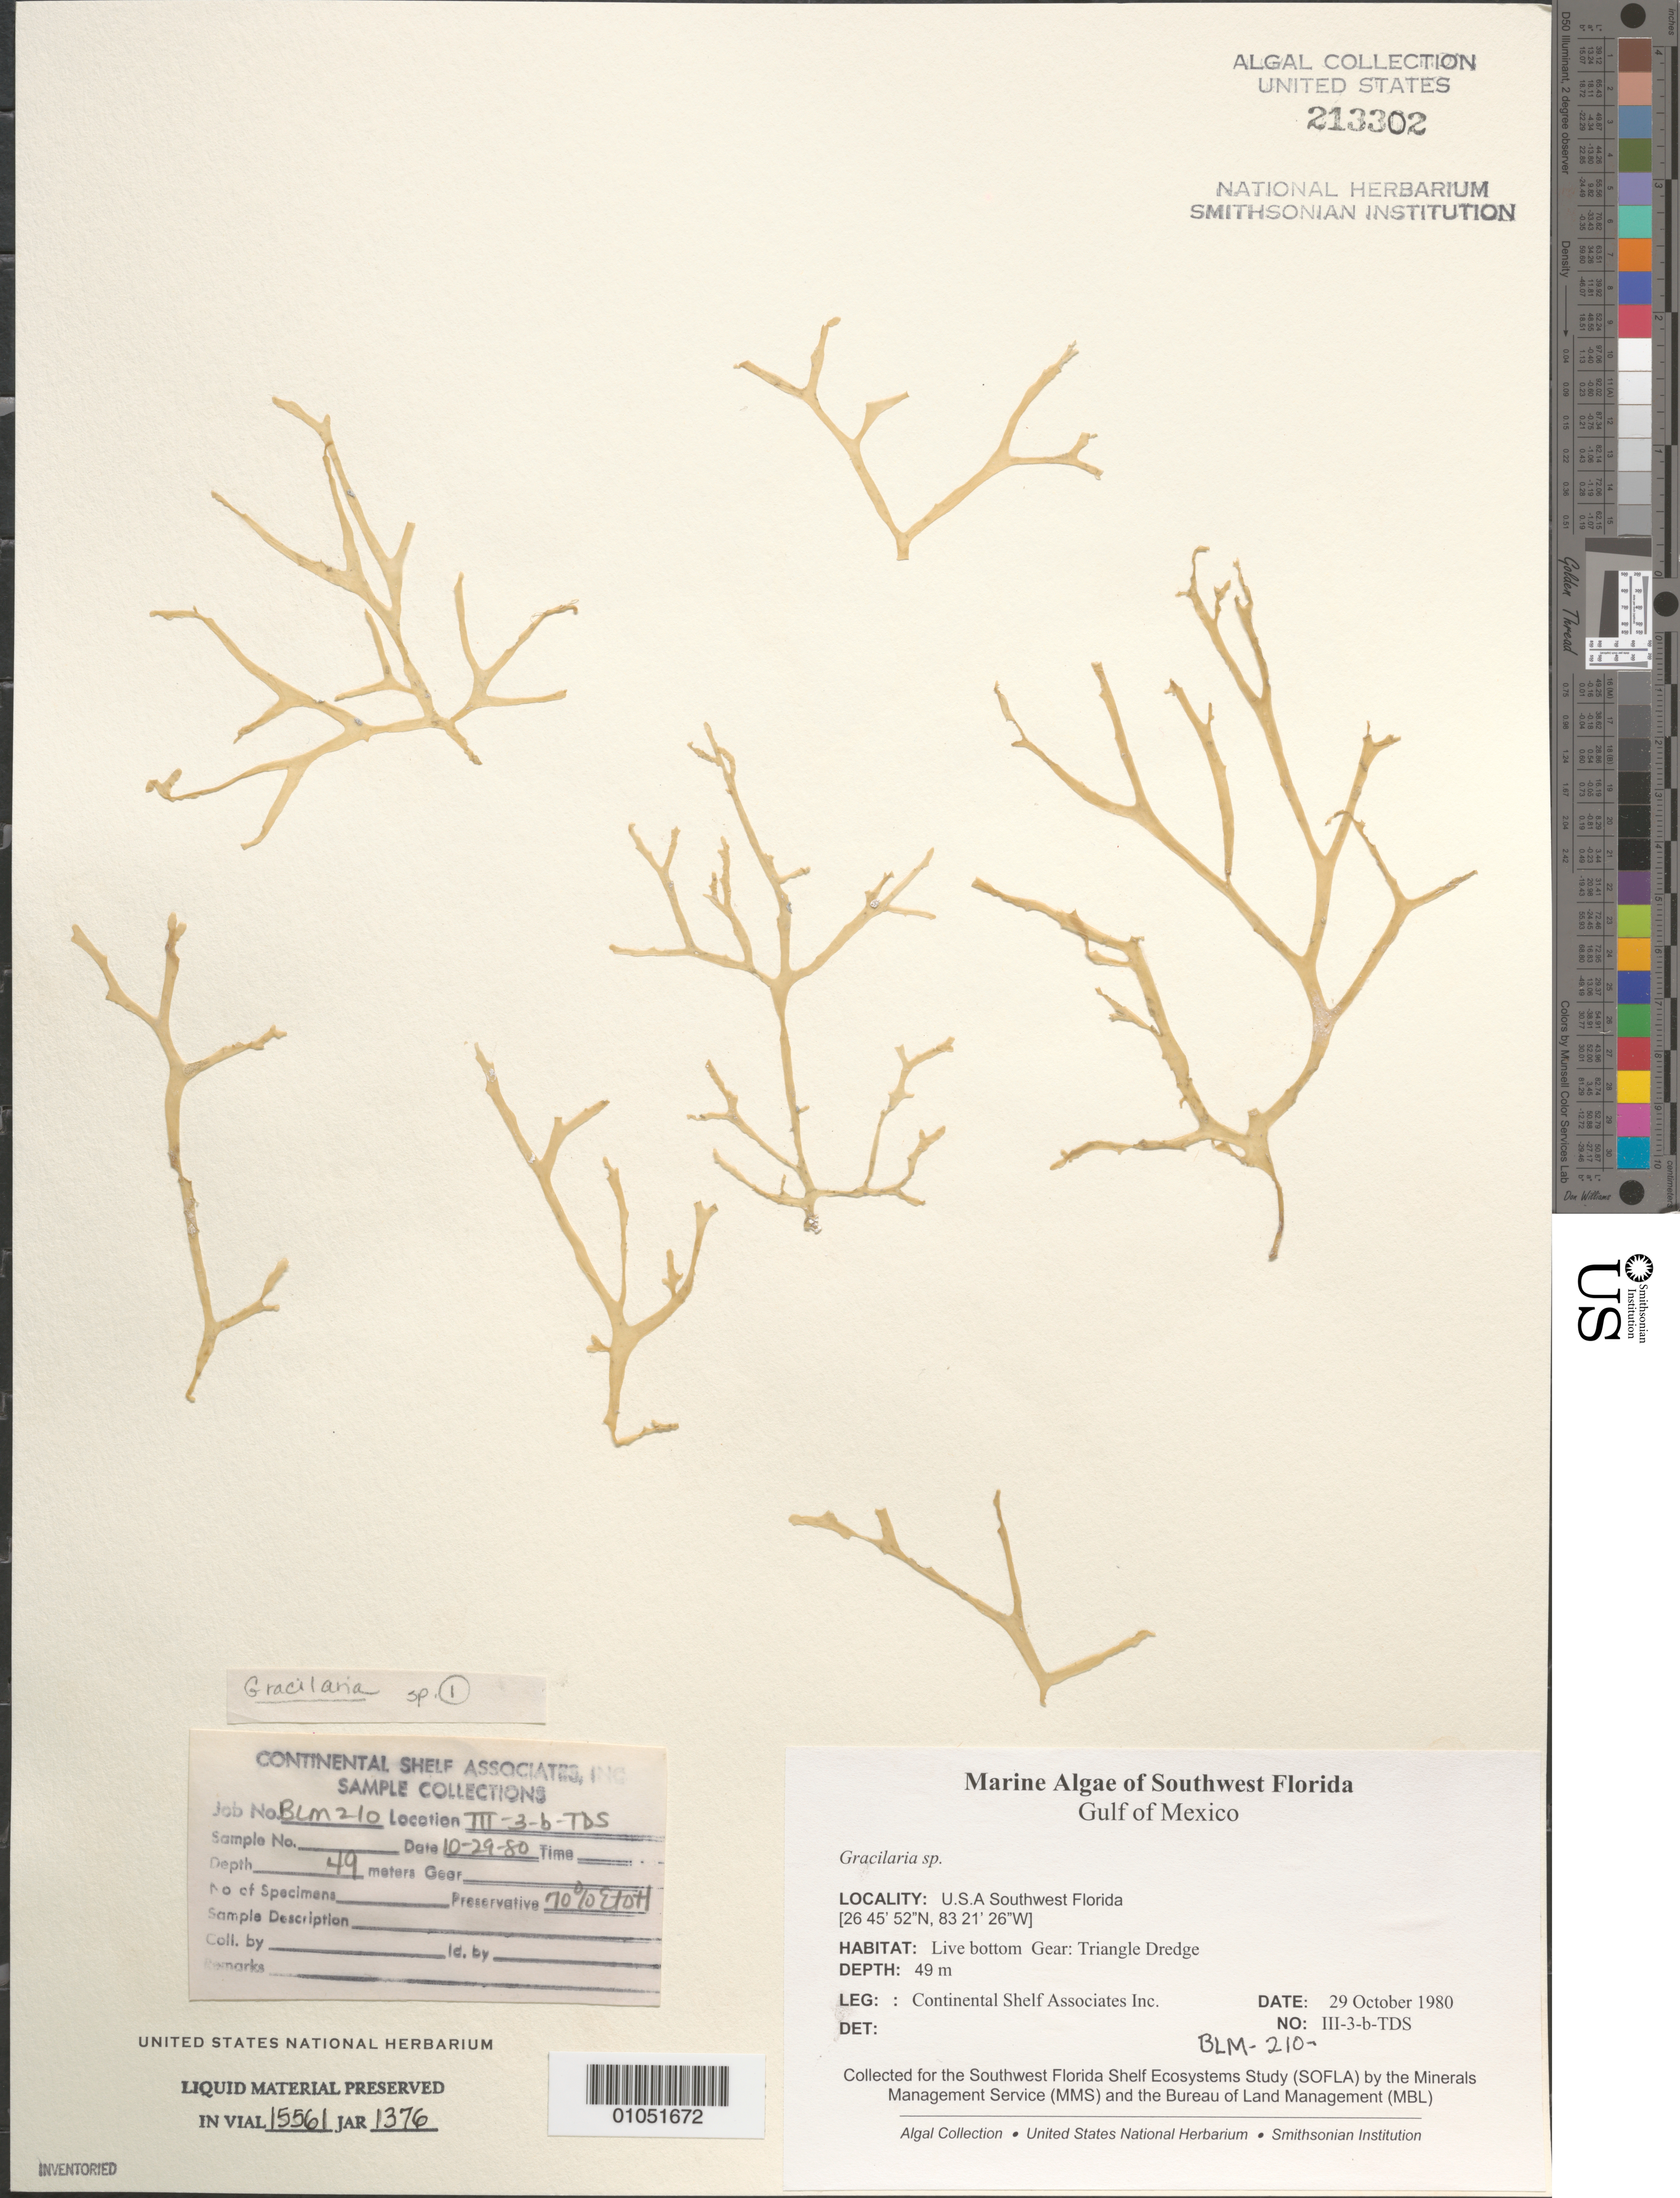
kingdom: Plantae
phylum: Rhodophyta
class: Florideophyceae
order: Gracilariales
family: Gracilariaceae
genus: Gracilaria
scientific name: Gracilaria sp.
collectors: Continental Shelf Associates for the MMS/BLM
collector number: BLM-210-III-3-B-TDS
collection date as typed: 29 Oct 1980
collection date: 1980-10-29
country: United States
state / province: Florida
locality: Gulf of Mexico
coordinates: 26 45'52"N, 83 21'26"W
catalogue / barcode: US 213302